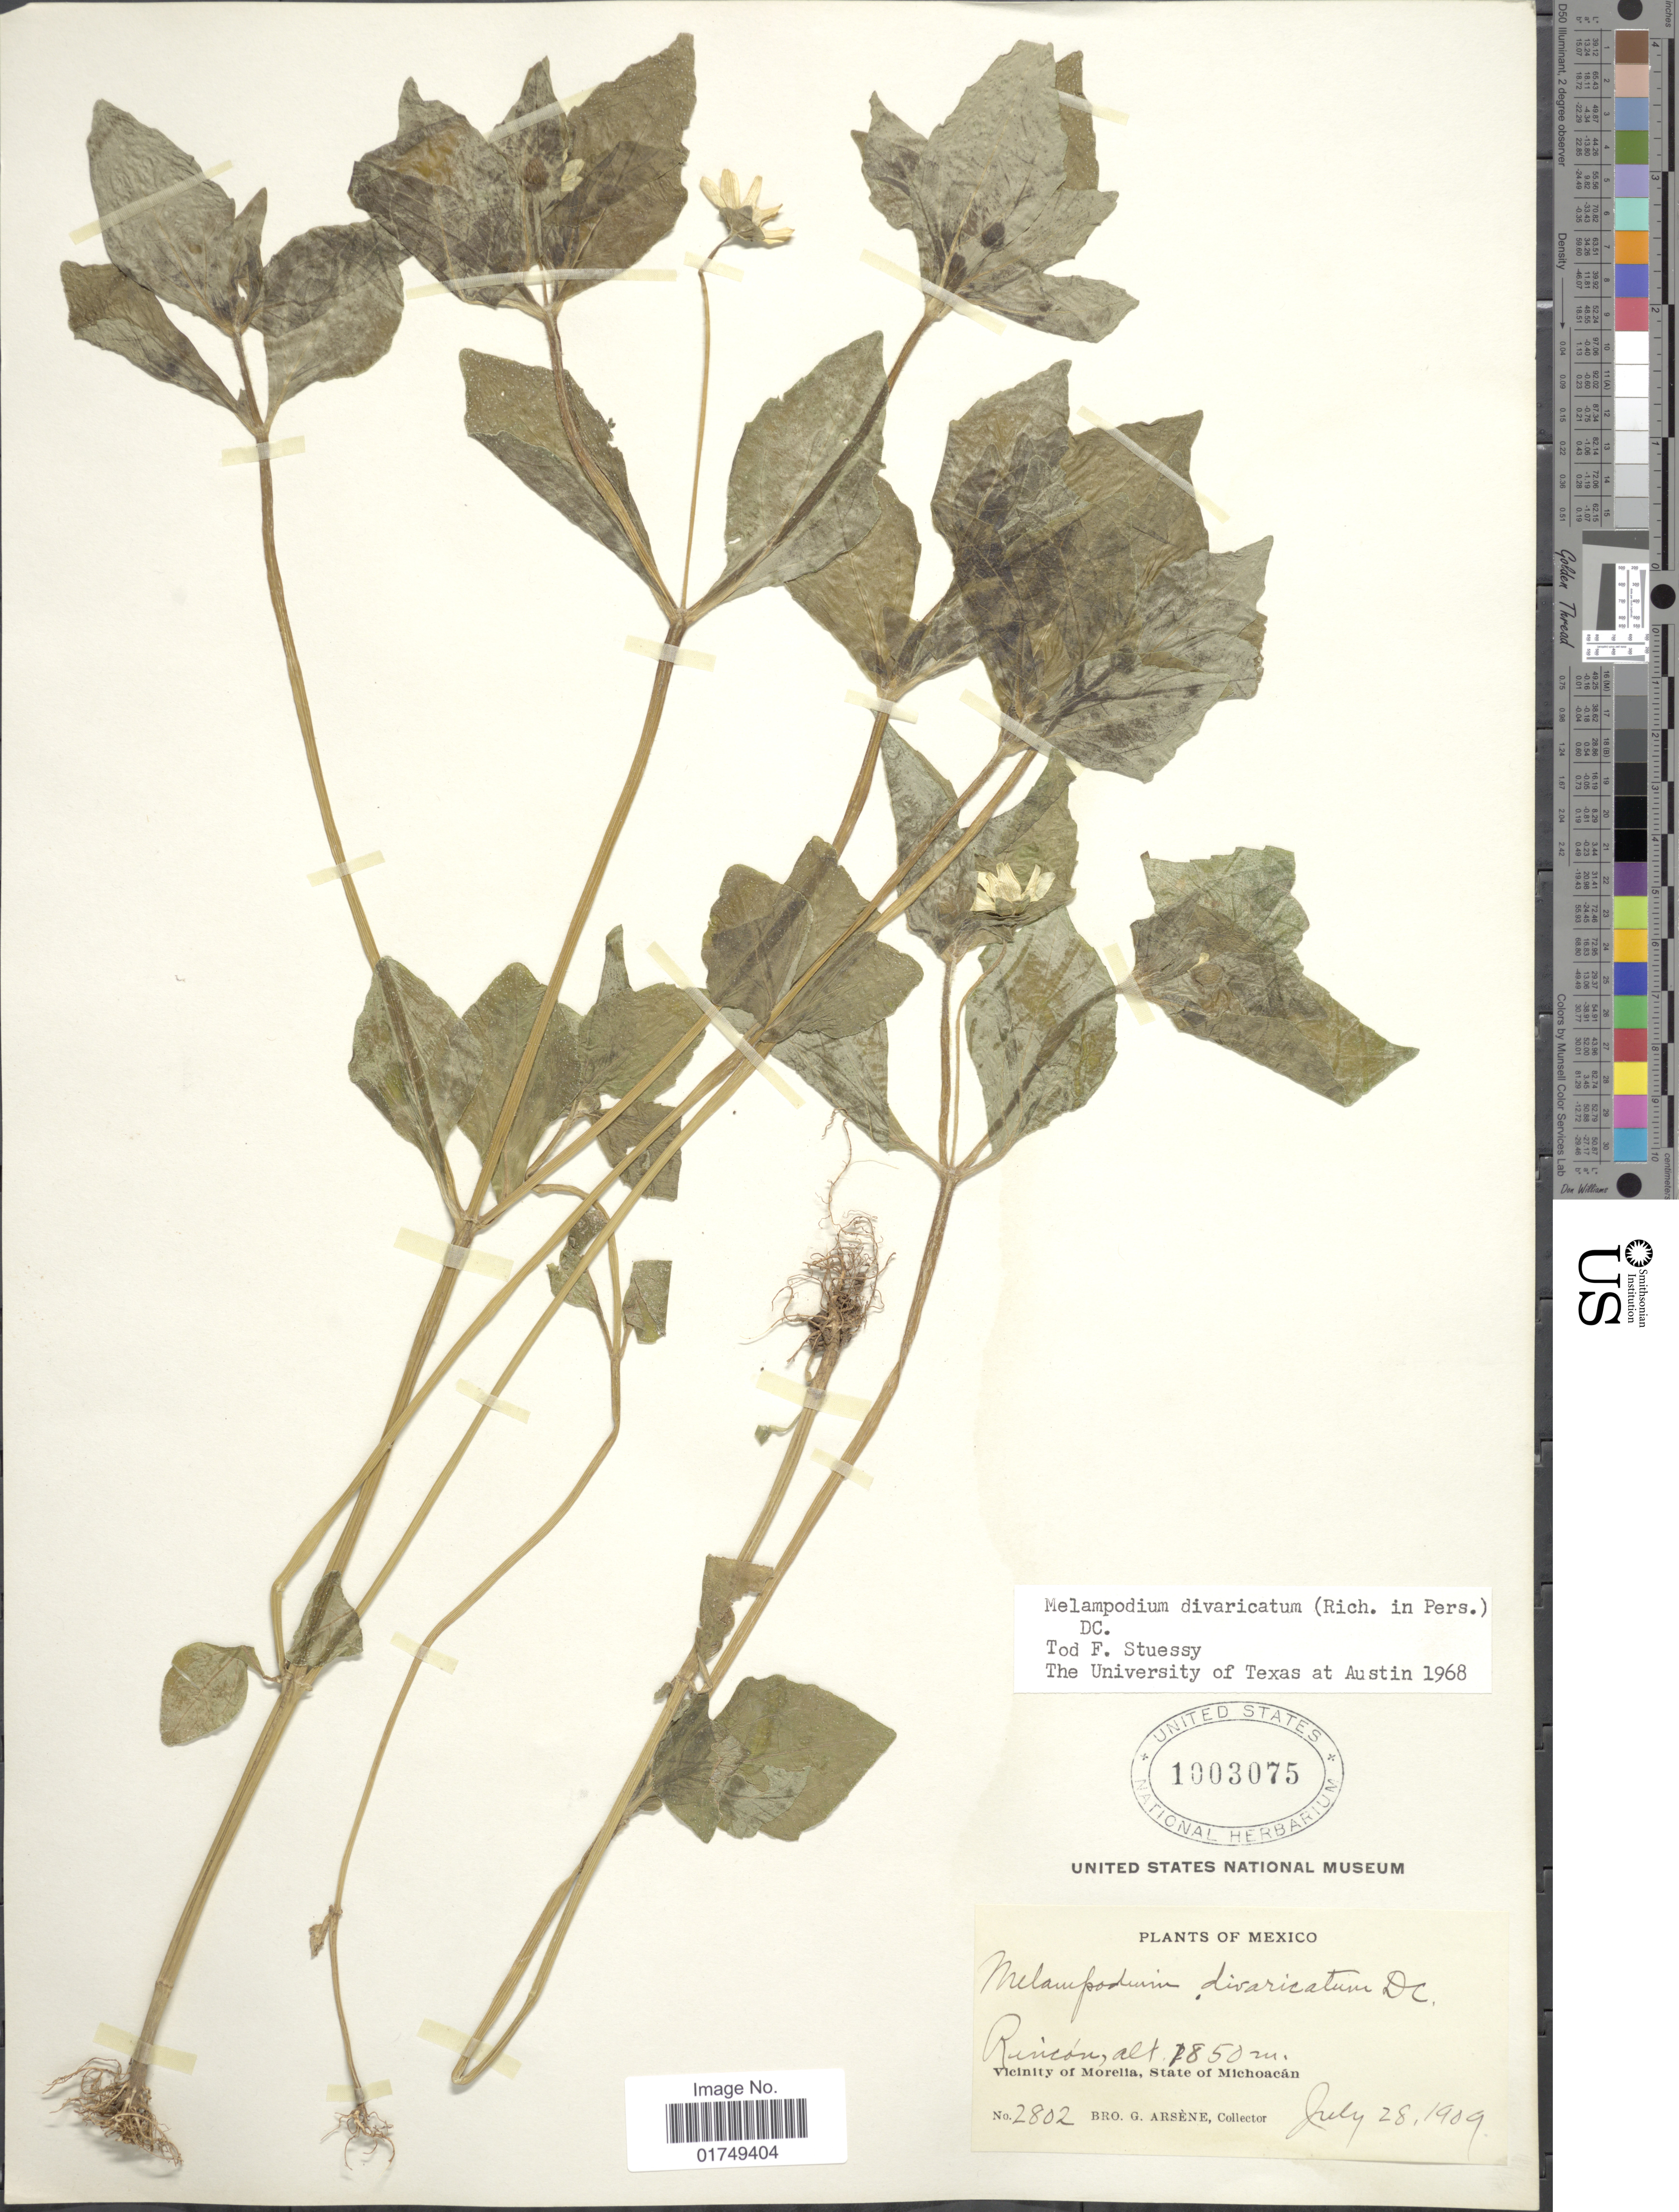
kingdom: Plantae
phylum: Tracheophyta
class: Magnoliopsida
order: Asterales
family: Asteraceae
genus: Melampodium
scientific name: Melampodium divaricatum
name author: (Rich.) DC.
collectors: Bro. G. Arsène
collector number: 2802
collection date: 1909-07-28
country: Mexico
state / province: Michoacán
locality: Rincon, Vicinity of Morelia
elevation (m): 1850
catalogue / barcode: US 1003075